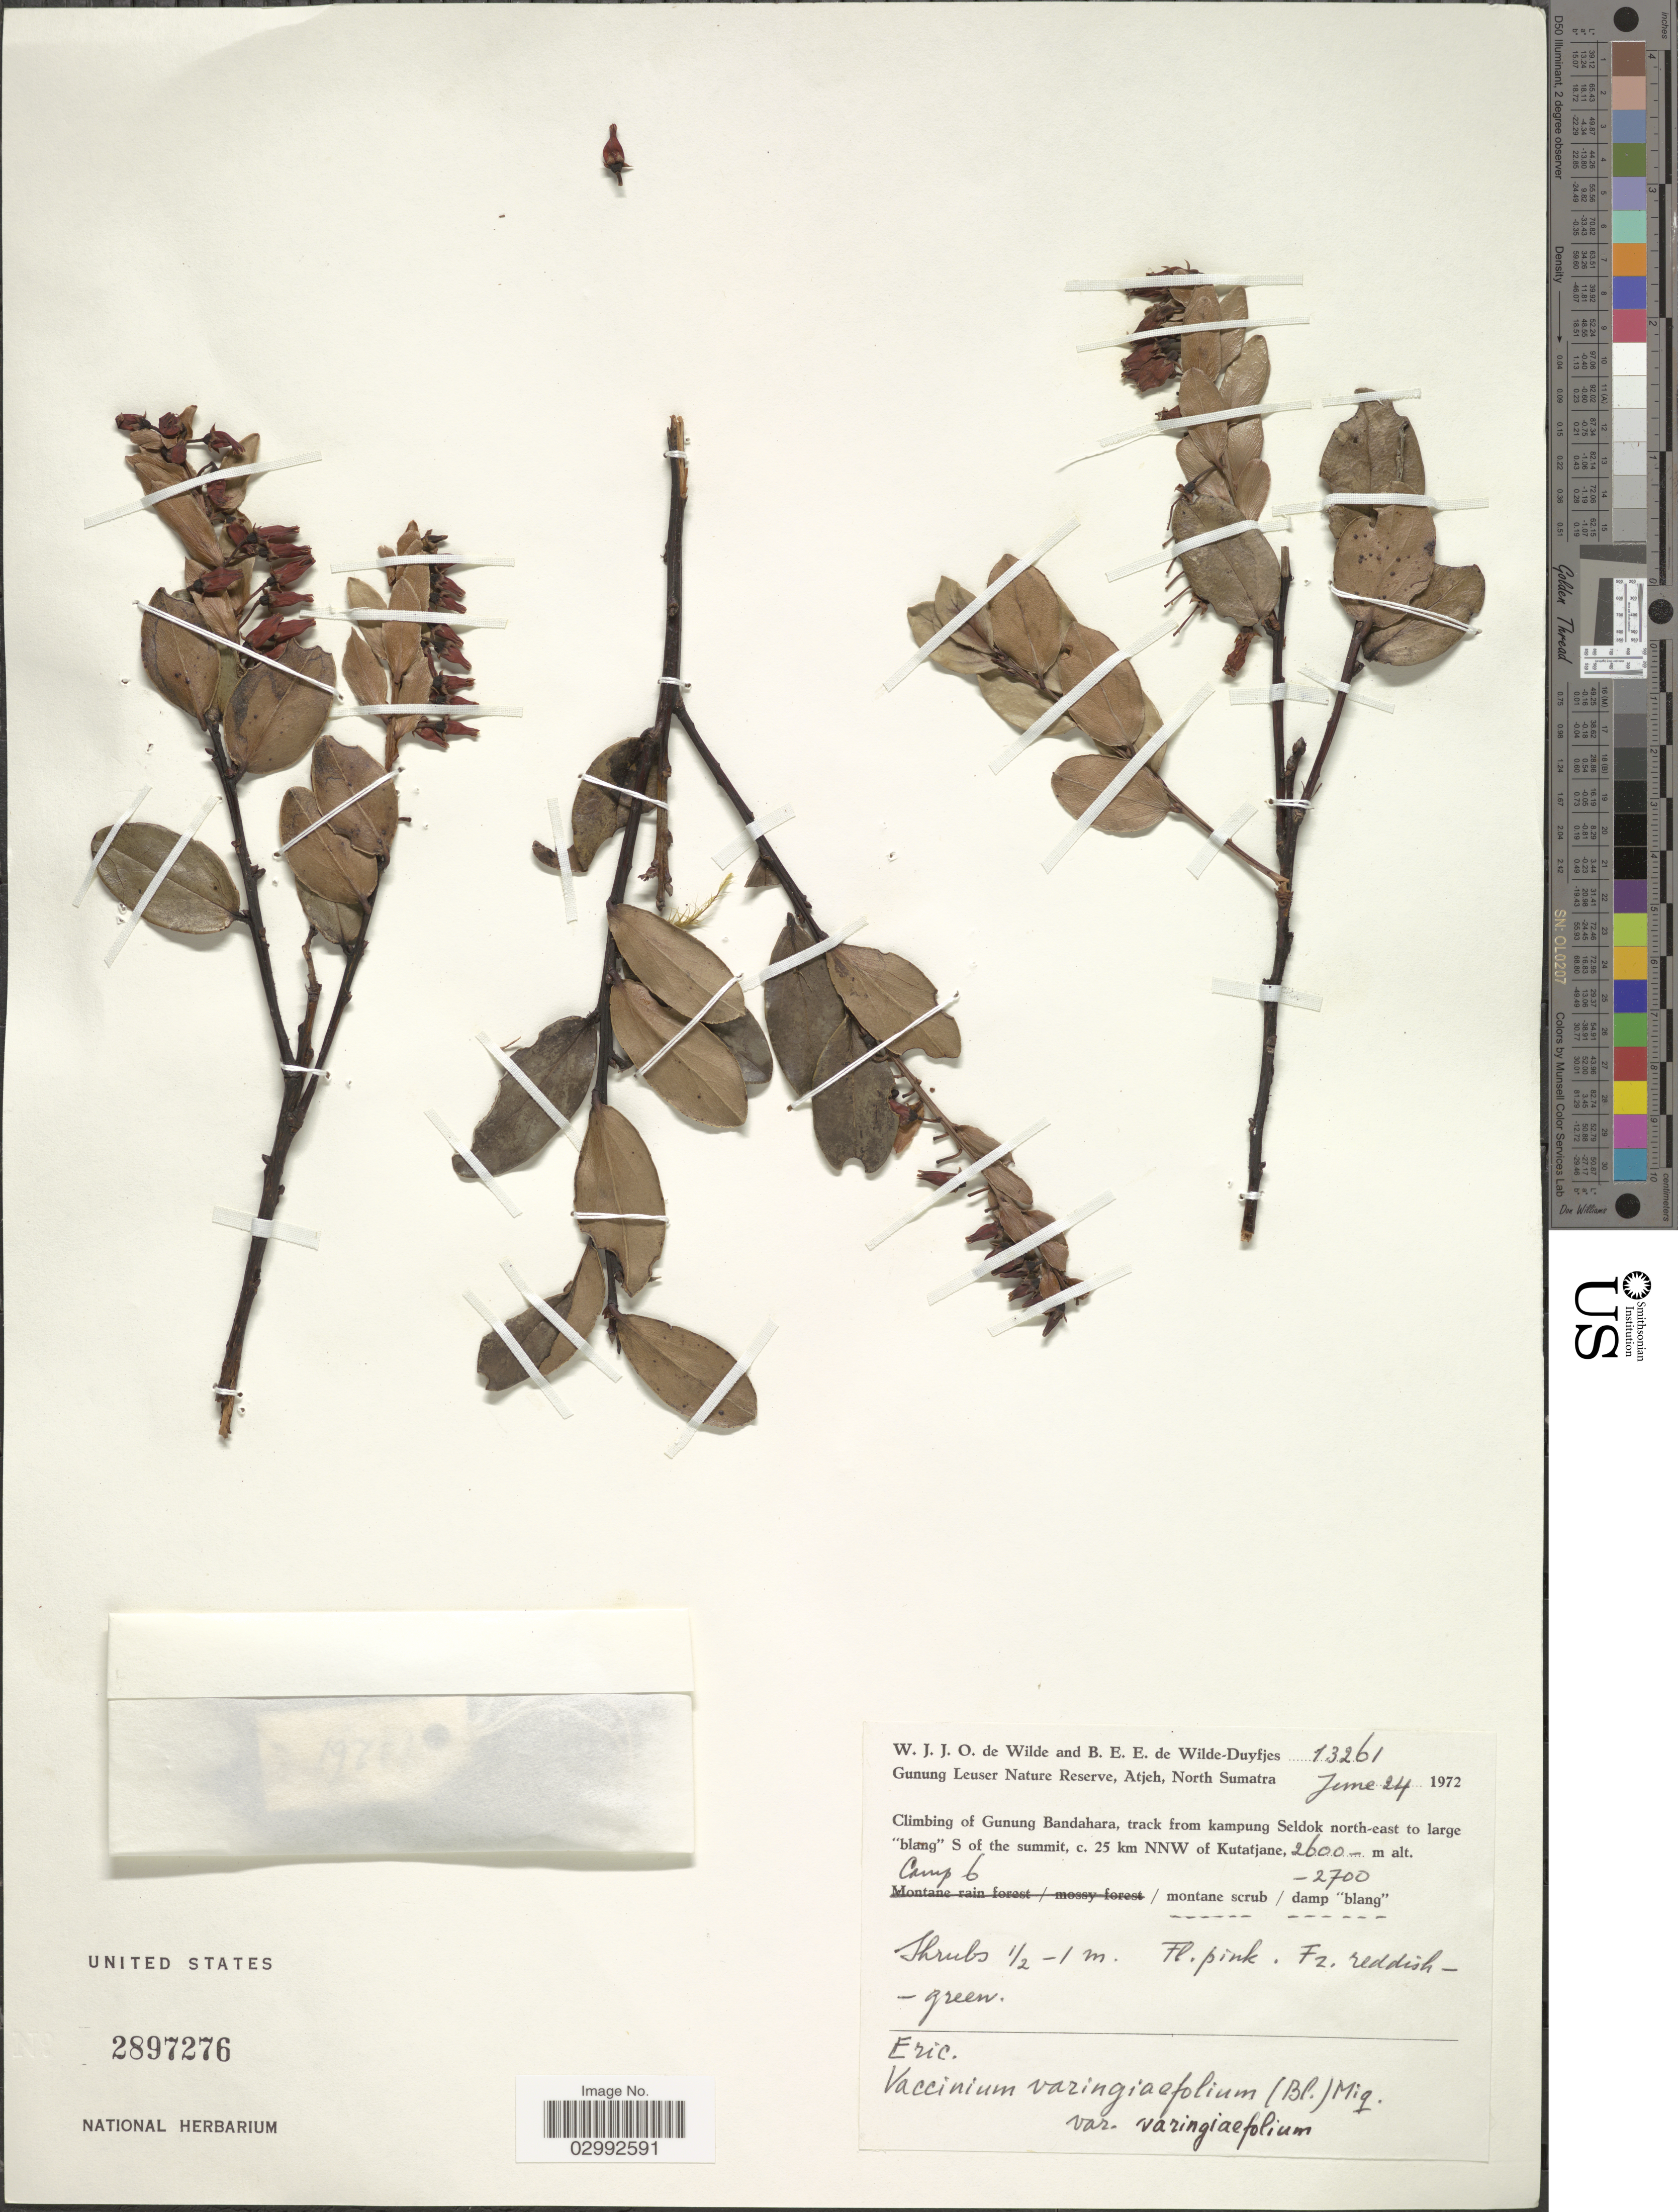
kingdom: Plantae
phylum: Tracheophyta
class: Magnoliopsida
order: Ericales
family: Ericaceae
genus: Vaccinium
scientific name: Vaccinium varingiaefolium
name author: Miq.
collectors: W. J. de Wilde & B. E. de Wilde-Duyfjes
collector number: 13261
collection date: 1972-06-24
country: Indonesia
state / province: Sumatra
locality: Gunung Leuser Nature Reserve, Atjeh, North Sumatra, Climbing of Gunung Bandahara, track from kampung, Seldok north-east to large "blang" S of the summit, c. 25 km NNW of Kutatjane, Camp 6.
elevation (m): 2600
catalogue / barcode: US 2897276